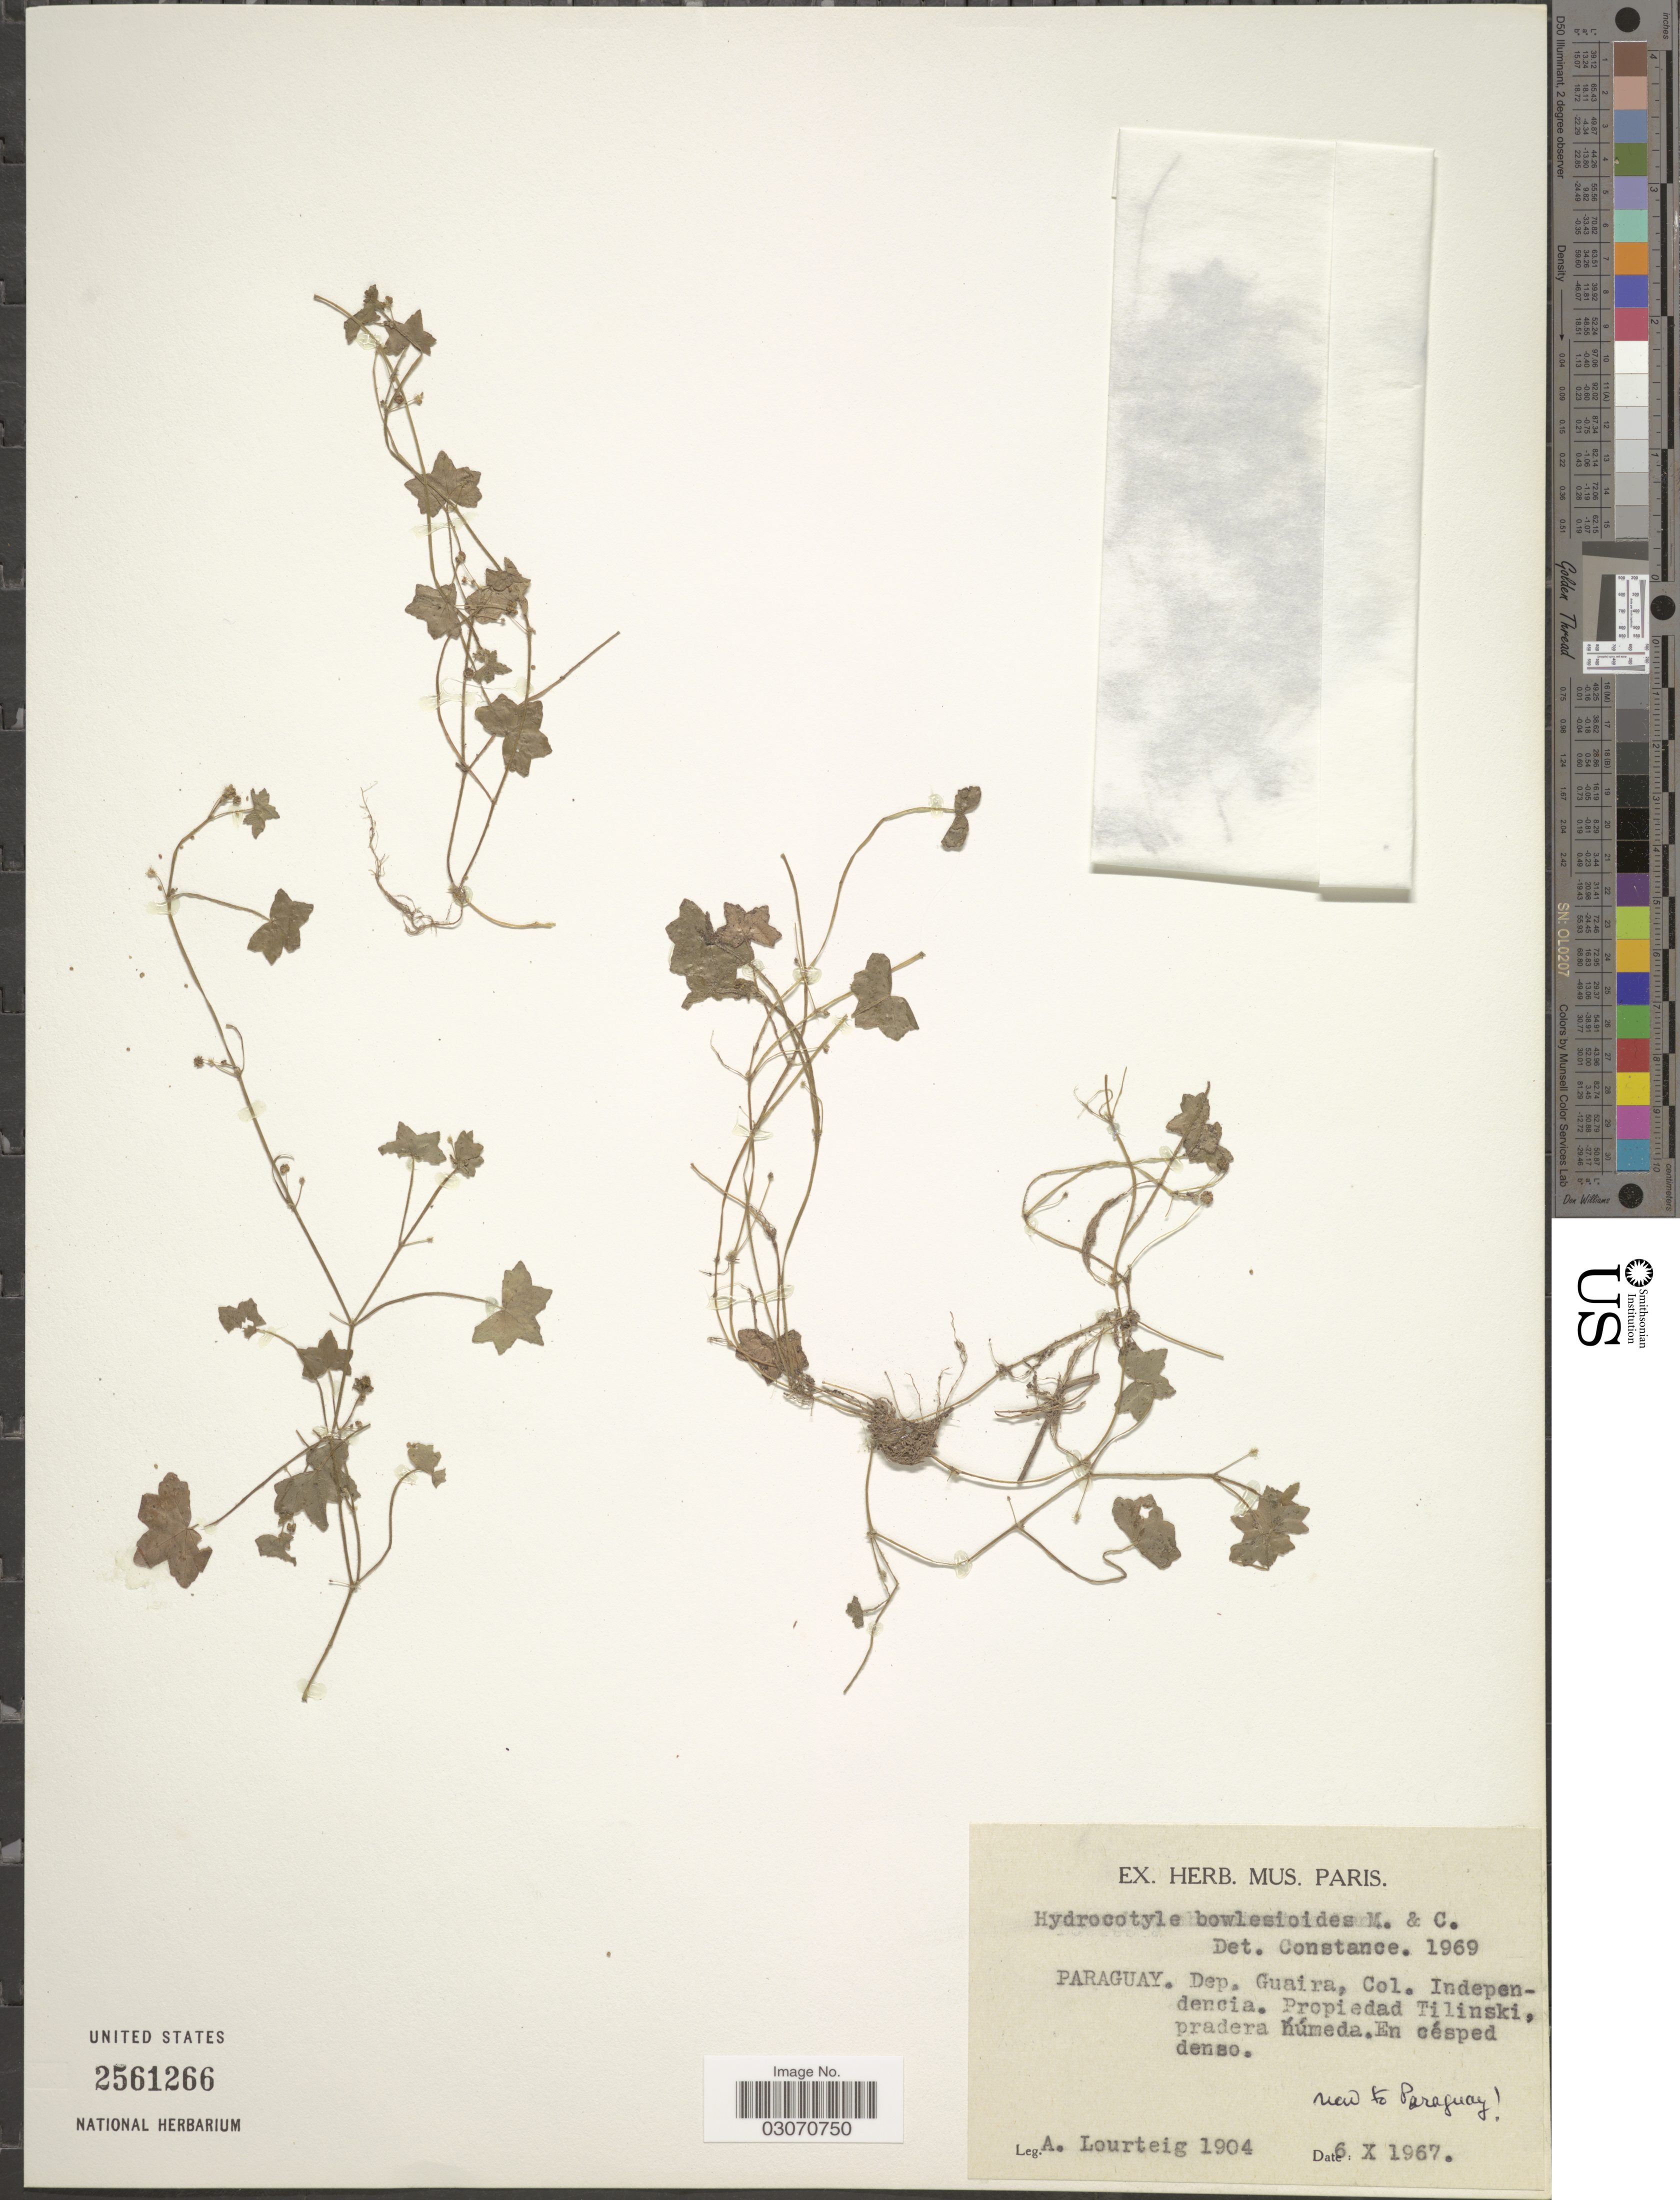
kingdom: Plantae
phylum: Tracheophyta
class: Magnoliopsida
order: Apiales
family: Araliaceae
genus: Hydrocotyle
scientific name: Hydrocotyle bowlesioides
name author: Mathias & Constance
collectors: A. Lourteig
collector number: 1904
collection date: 1967-10-06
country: Paraguay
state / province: Guaira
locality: Dep. Guaira, Col. Independencia. Propiedad Tilinski, pradera húmeda. road to Paraguay.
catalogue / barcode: US 2561266